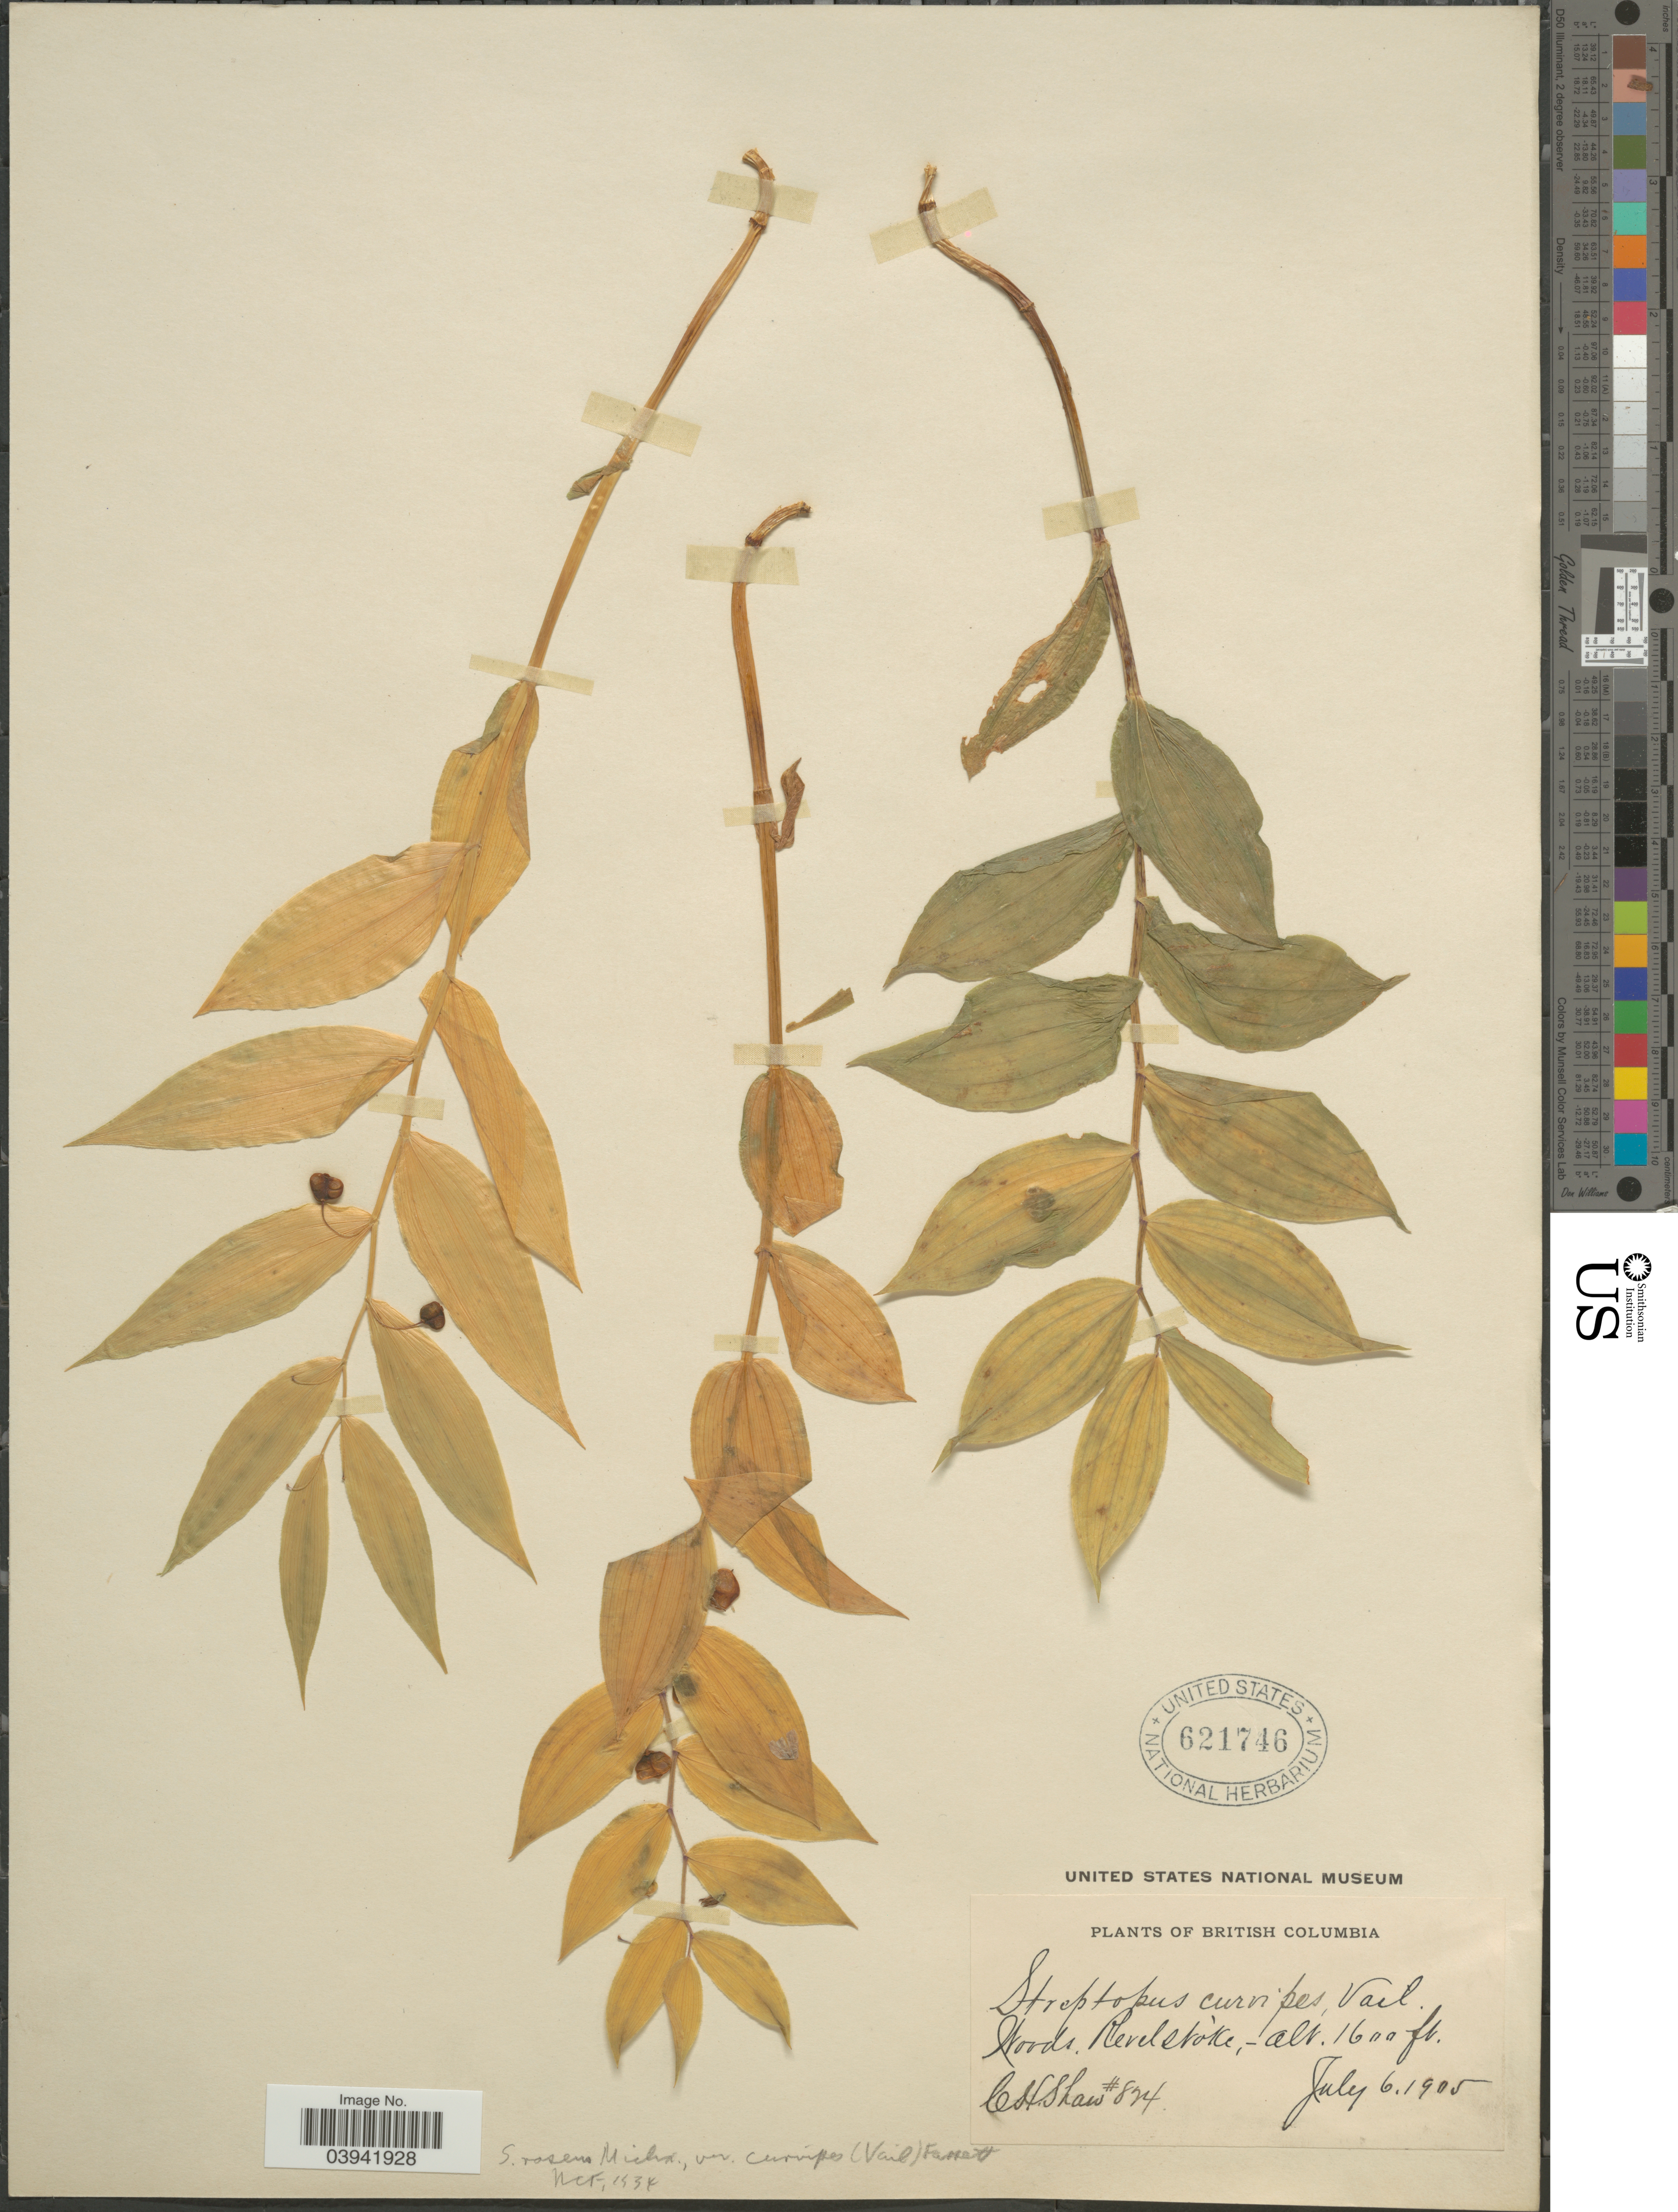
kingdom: Plantae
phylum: Tracheophyta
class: Liliopsida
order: Liliales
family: Liliaceae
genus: Streptopus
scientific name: Streptopus roseus var. curvipes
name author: (Vail) Fassett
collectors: C. H. Shaw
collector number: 824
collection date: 1905-07-06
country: Canada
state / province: British Columbia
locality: Woods. Revelstoke.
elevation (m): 488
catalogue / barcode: US 621746